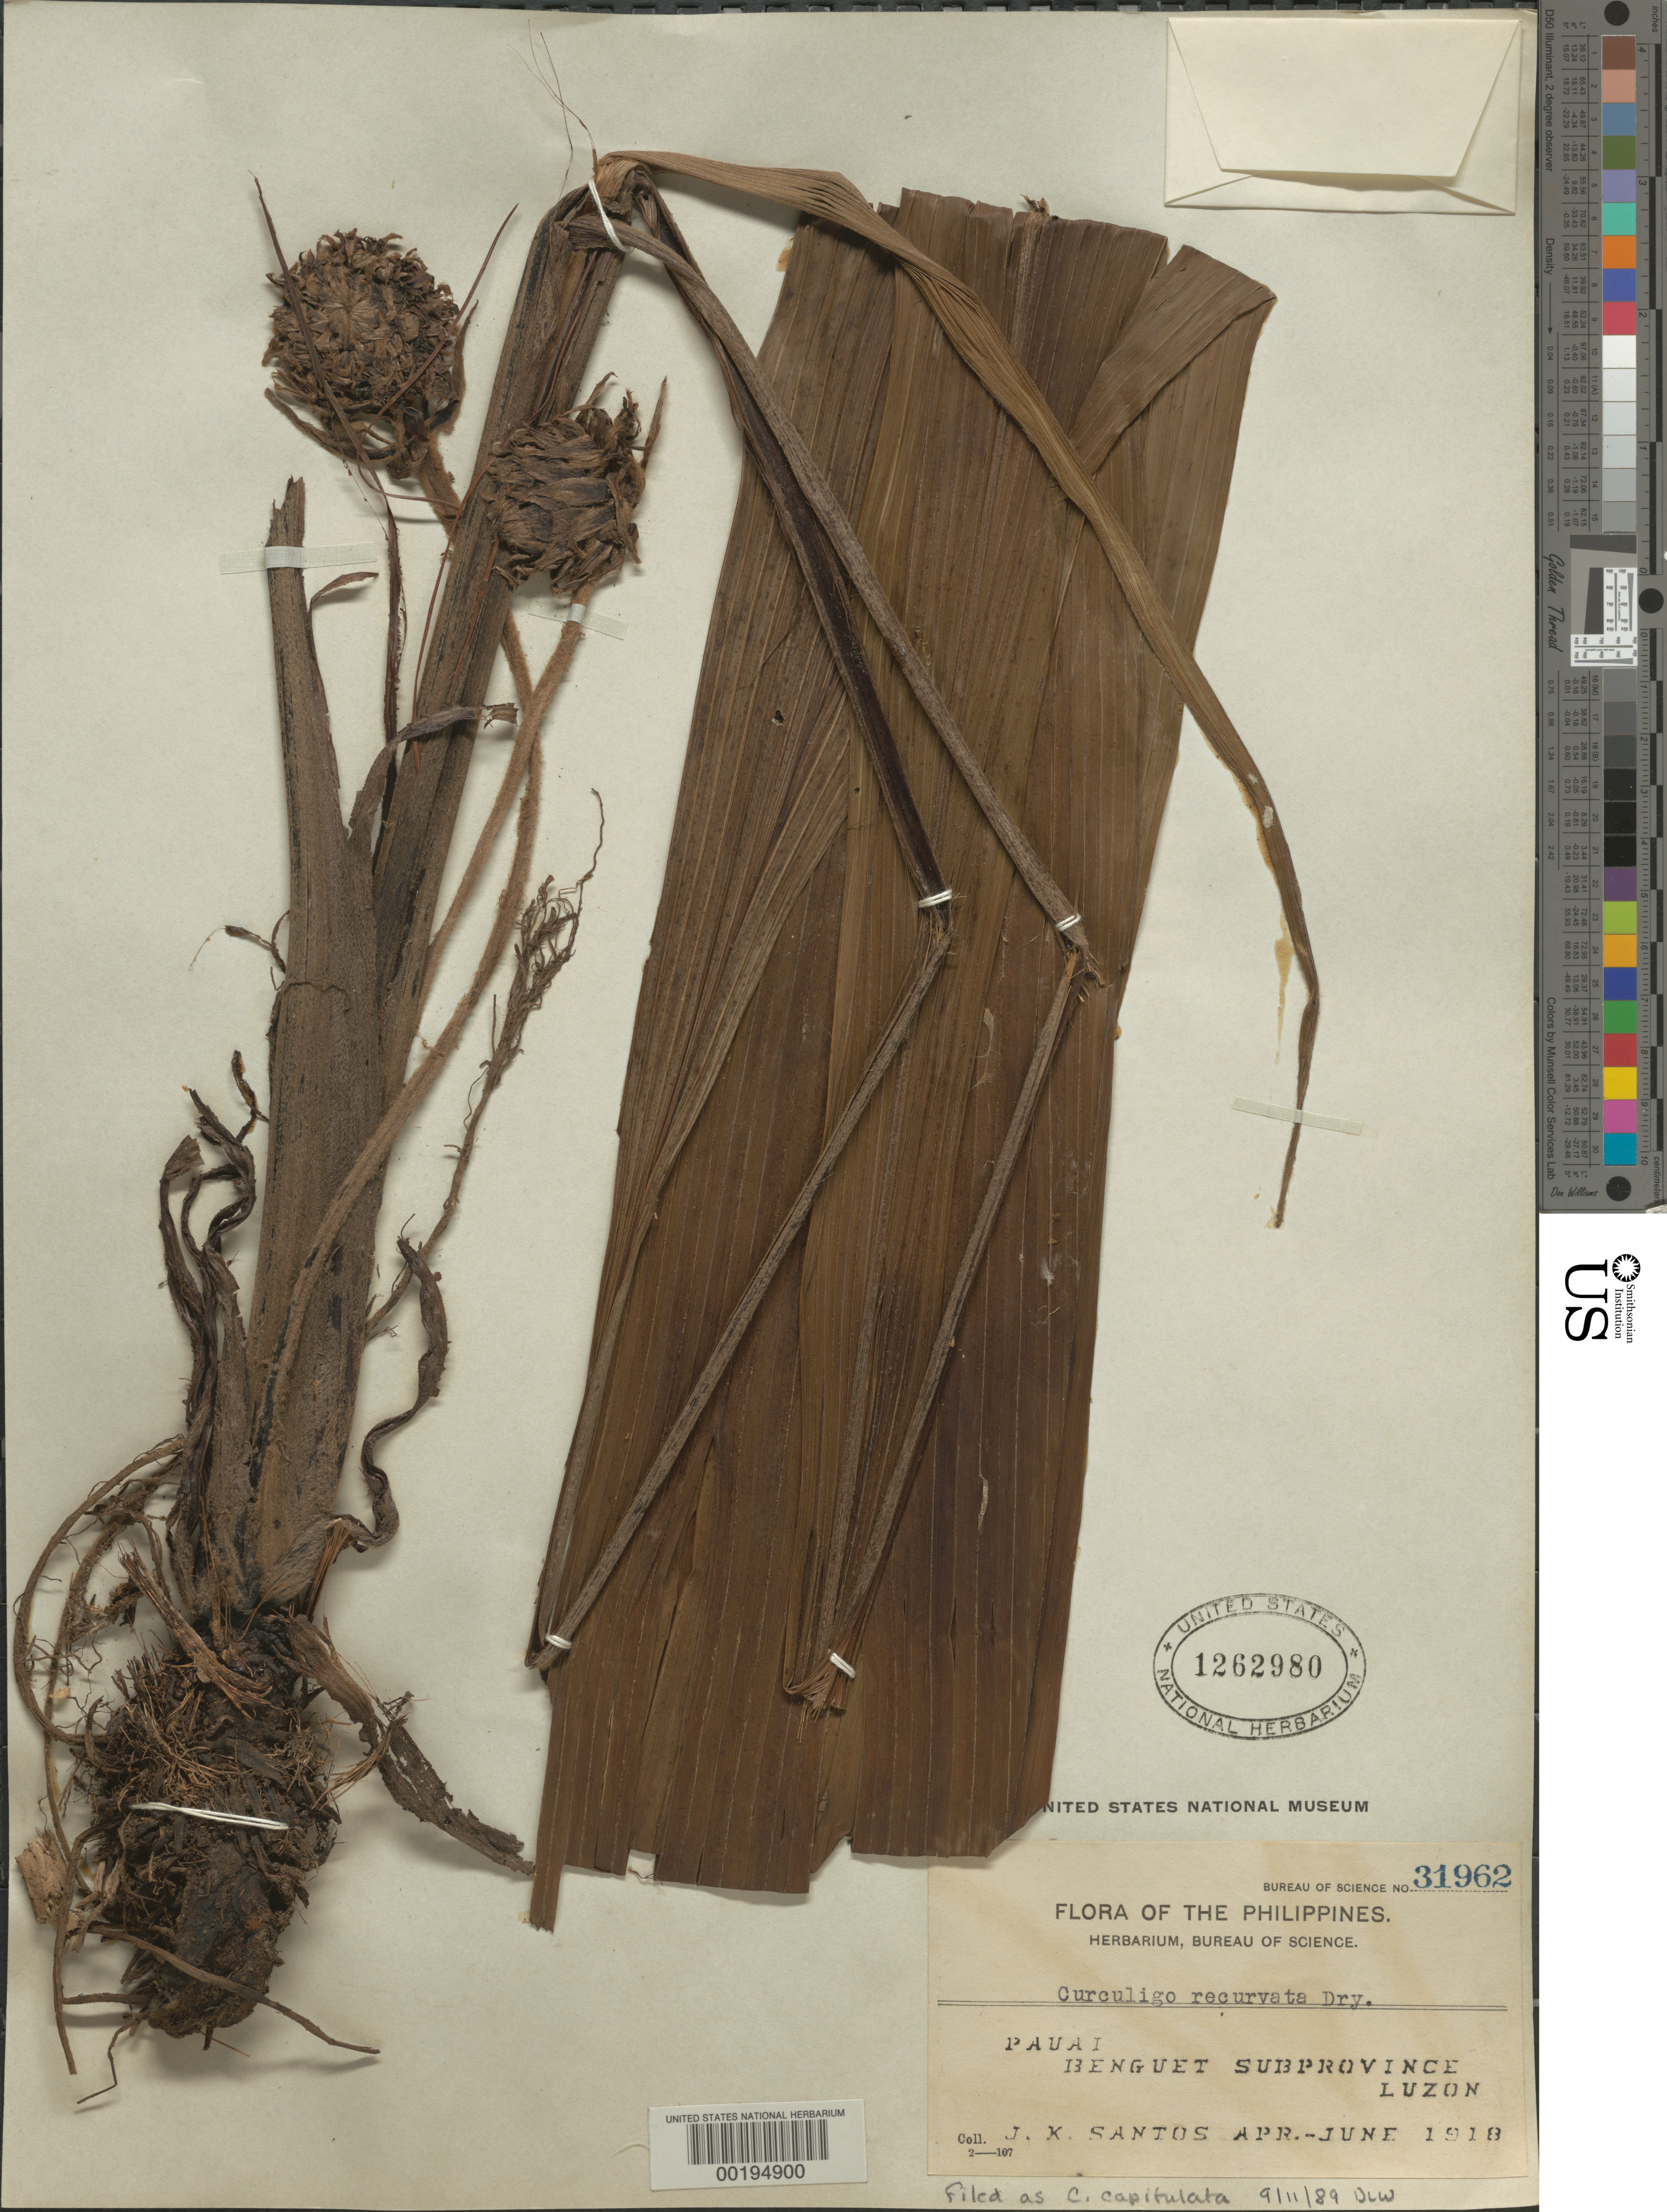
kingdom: Plantae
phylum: Tracheophyta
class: Liliopsida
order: Asparagales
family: Hypoxidaceae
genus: Curculigo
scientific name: Curculigo capitulata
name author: (Lour.) Kuntze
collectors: J. K. Santos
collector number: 31962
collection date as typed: Apr 1918 to -- Jun 1918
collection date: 1918-04/1918-06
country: Philippines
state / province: Cordillera (Administrative Region)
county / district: Benguet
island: Luzon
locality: Pauai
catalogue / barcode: US 1262980